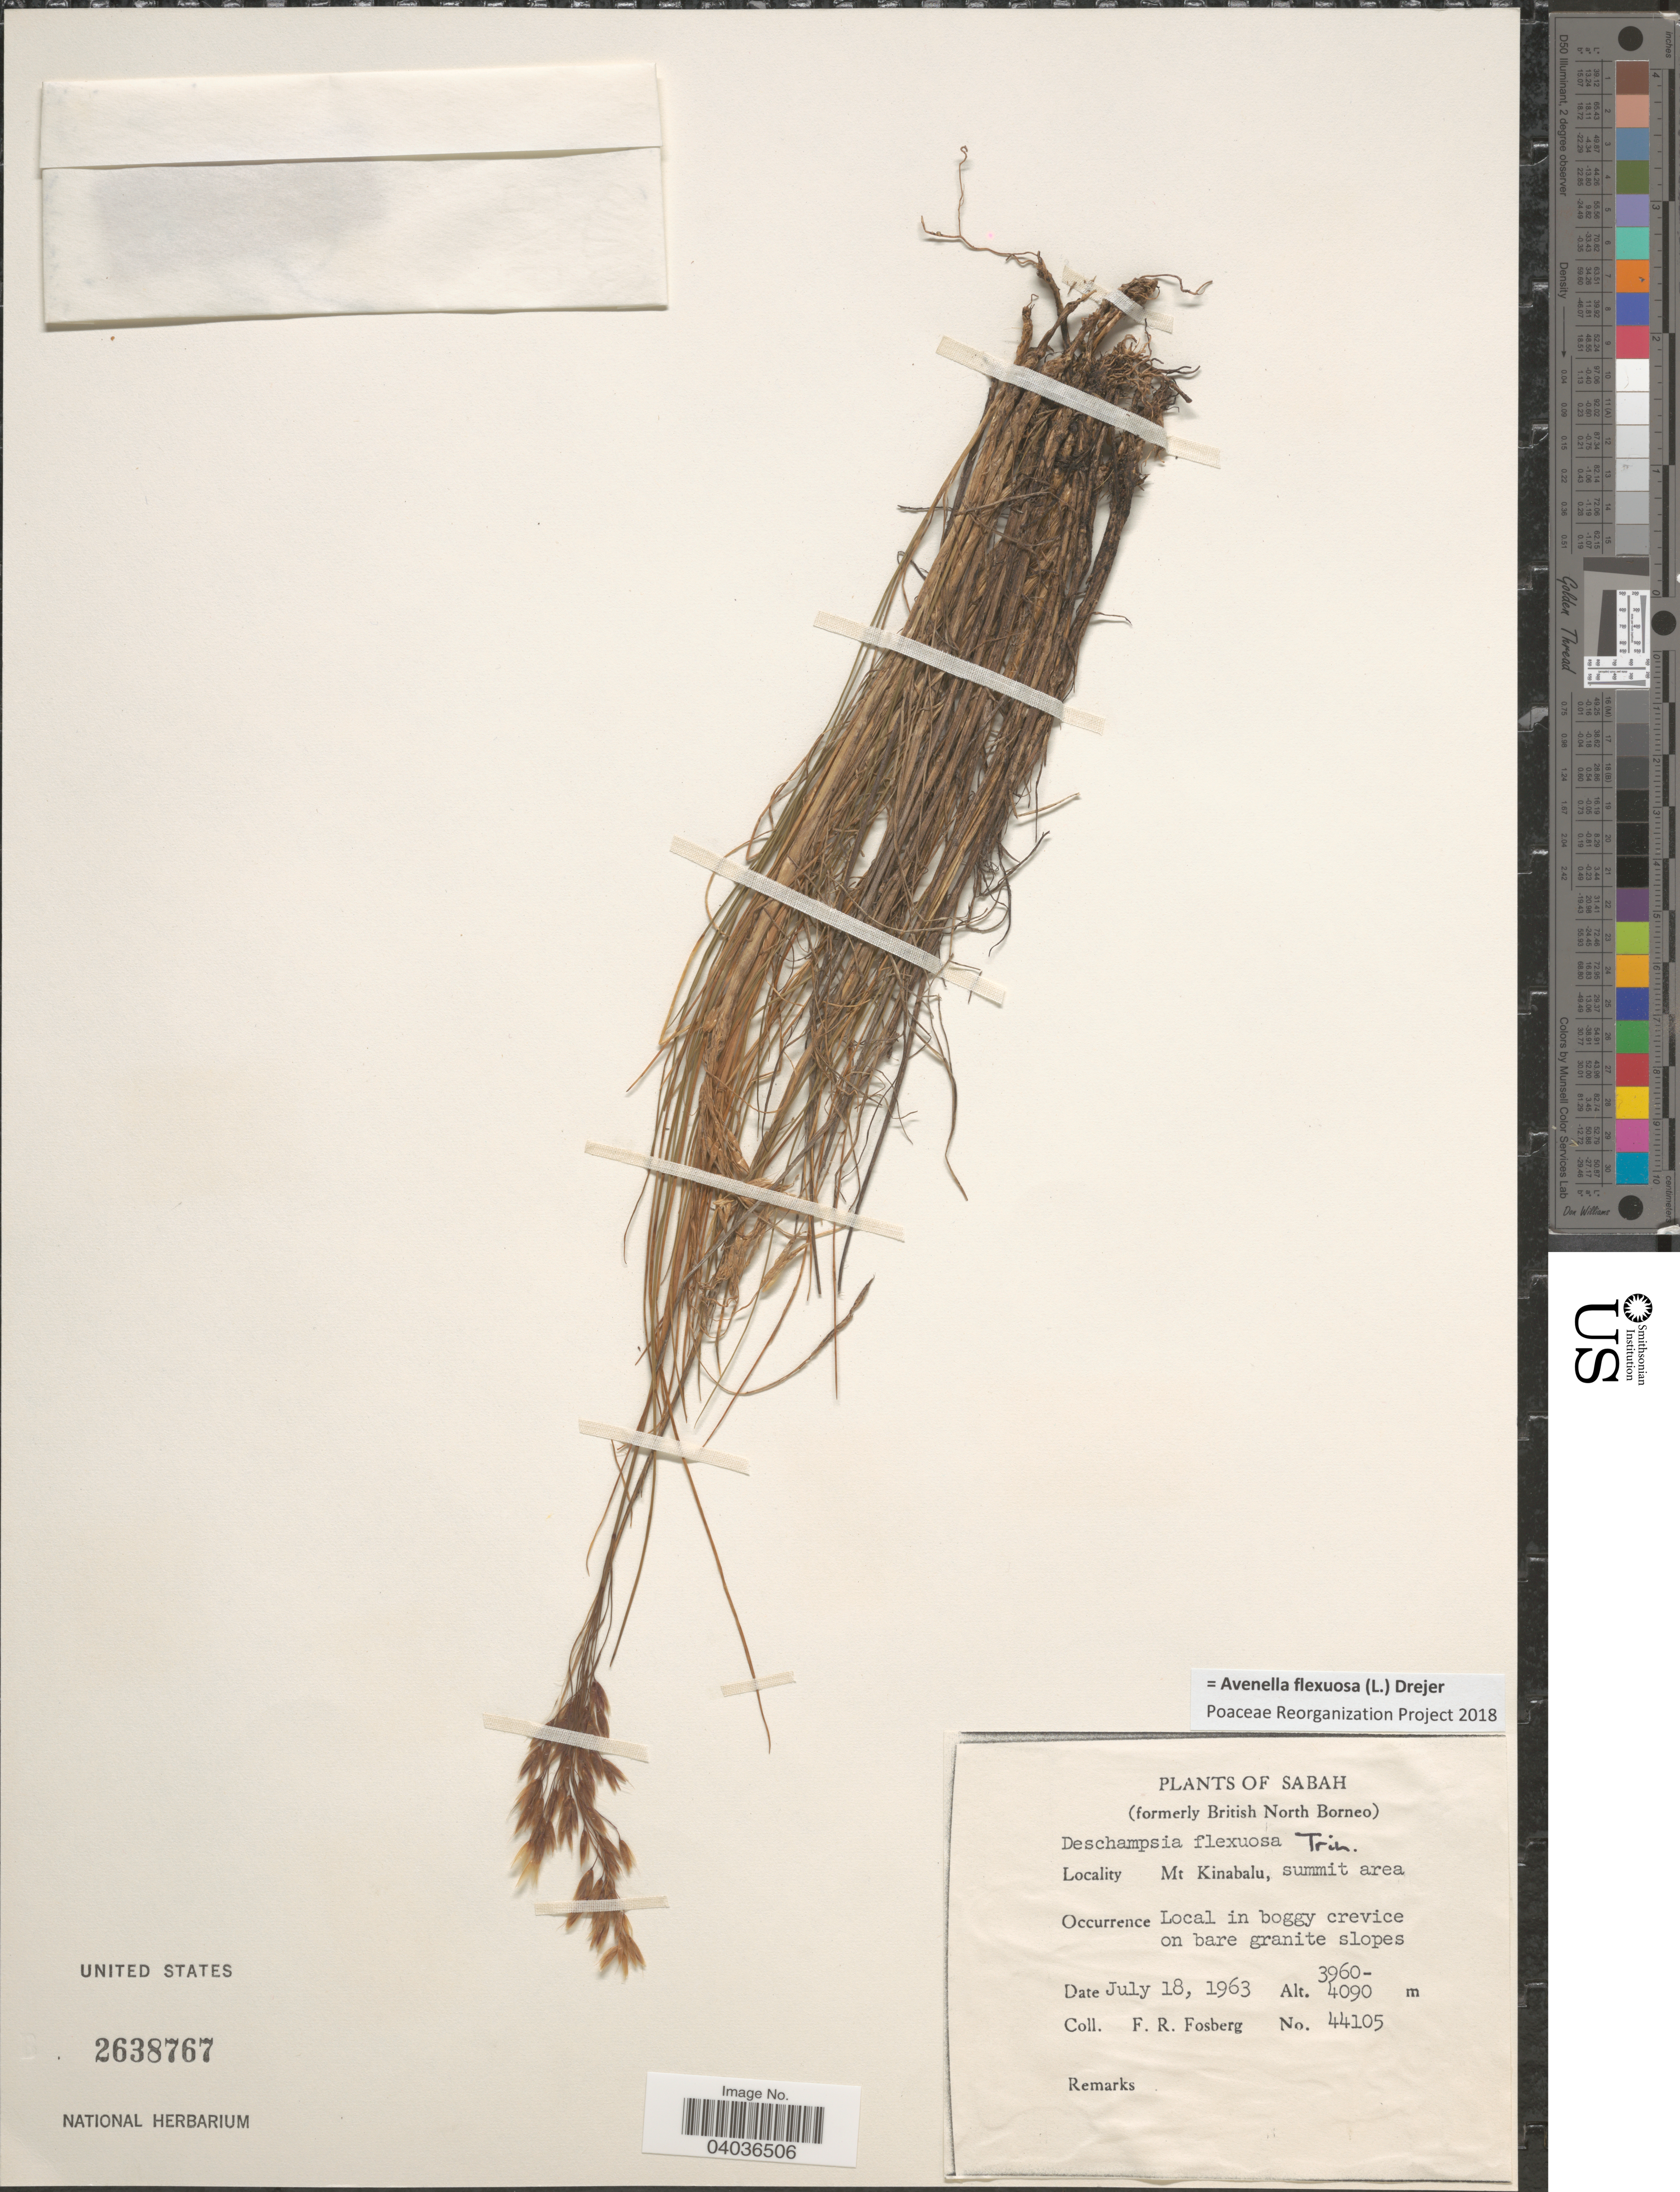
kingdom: Plantae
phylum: Tracheophyta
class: Liliopsida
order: Poales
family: Poaceae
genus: Avenella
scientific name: Avenella flexuosa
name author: (L.) Drejer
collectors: F. R. Fosberg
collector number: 44105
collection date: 1963-07-18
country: Malaysia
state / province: Sabah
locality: (Formerly British North Borneo). Mt. Kinabalu, summit area.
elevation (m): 3960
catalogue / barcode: US 2638767